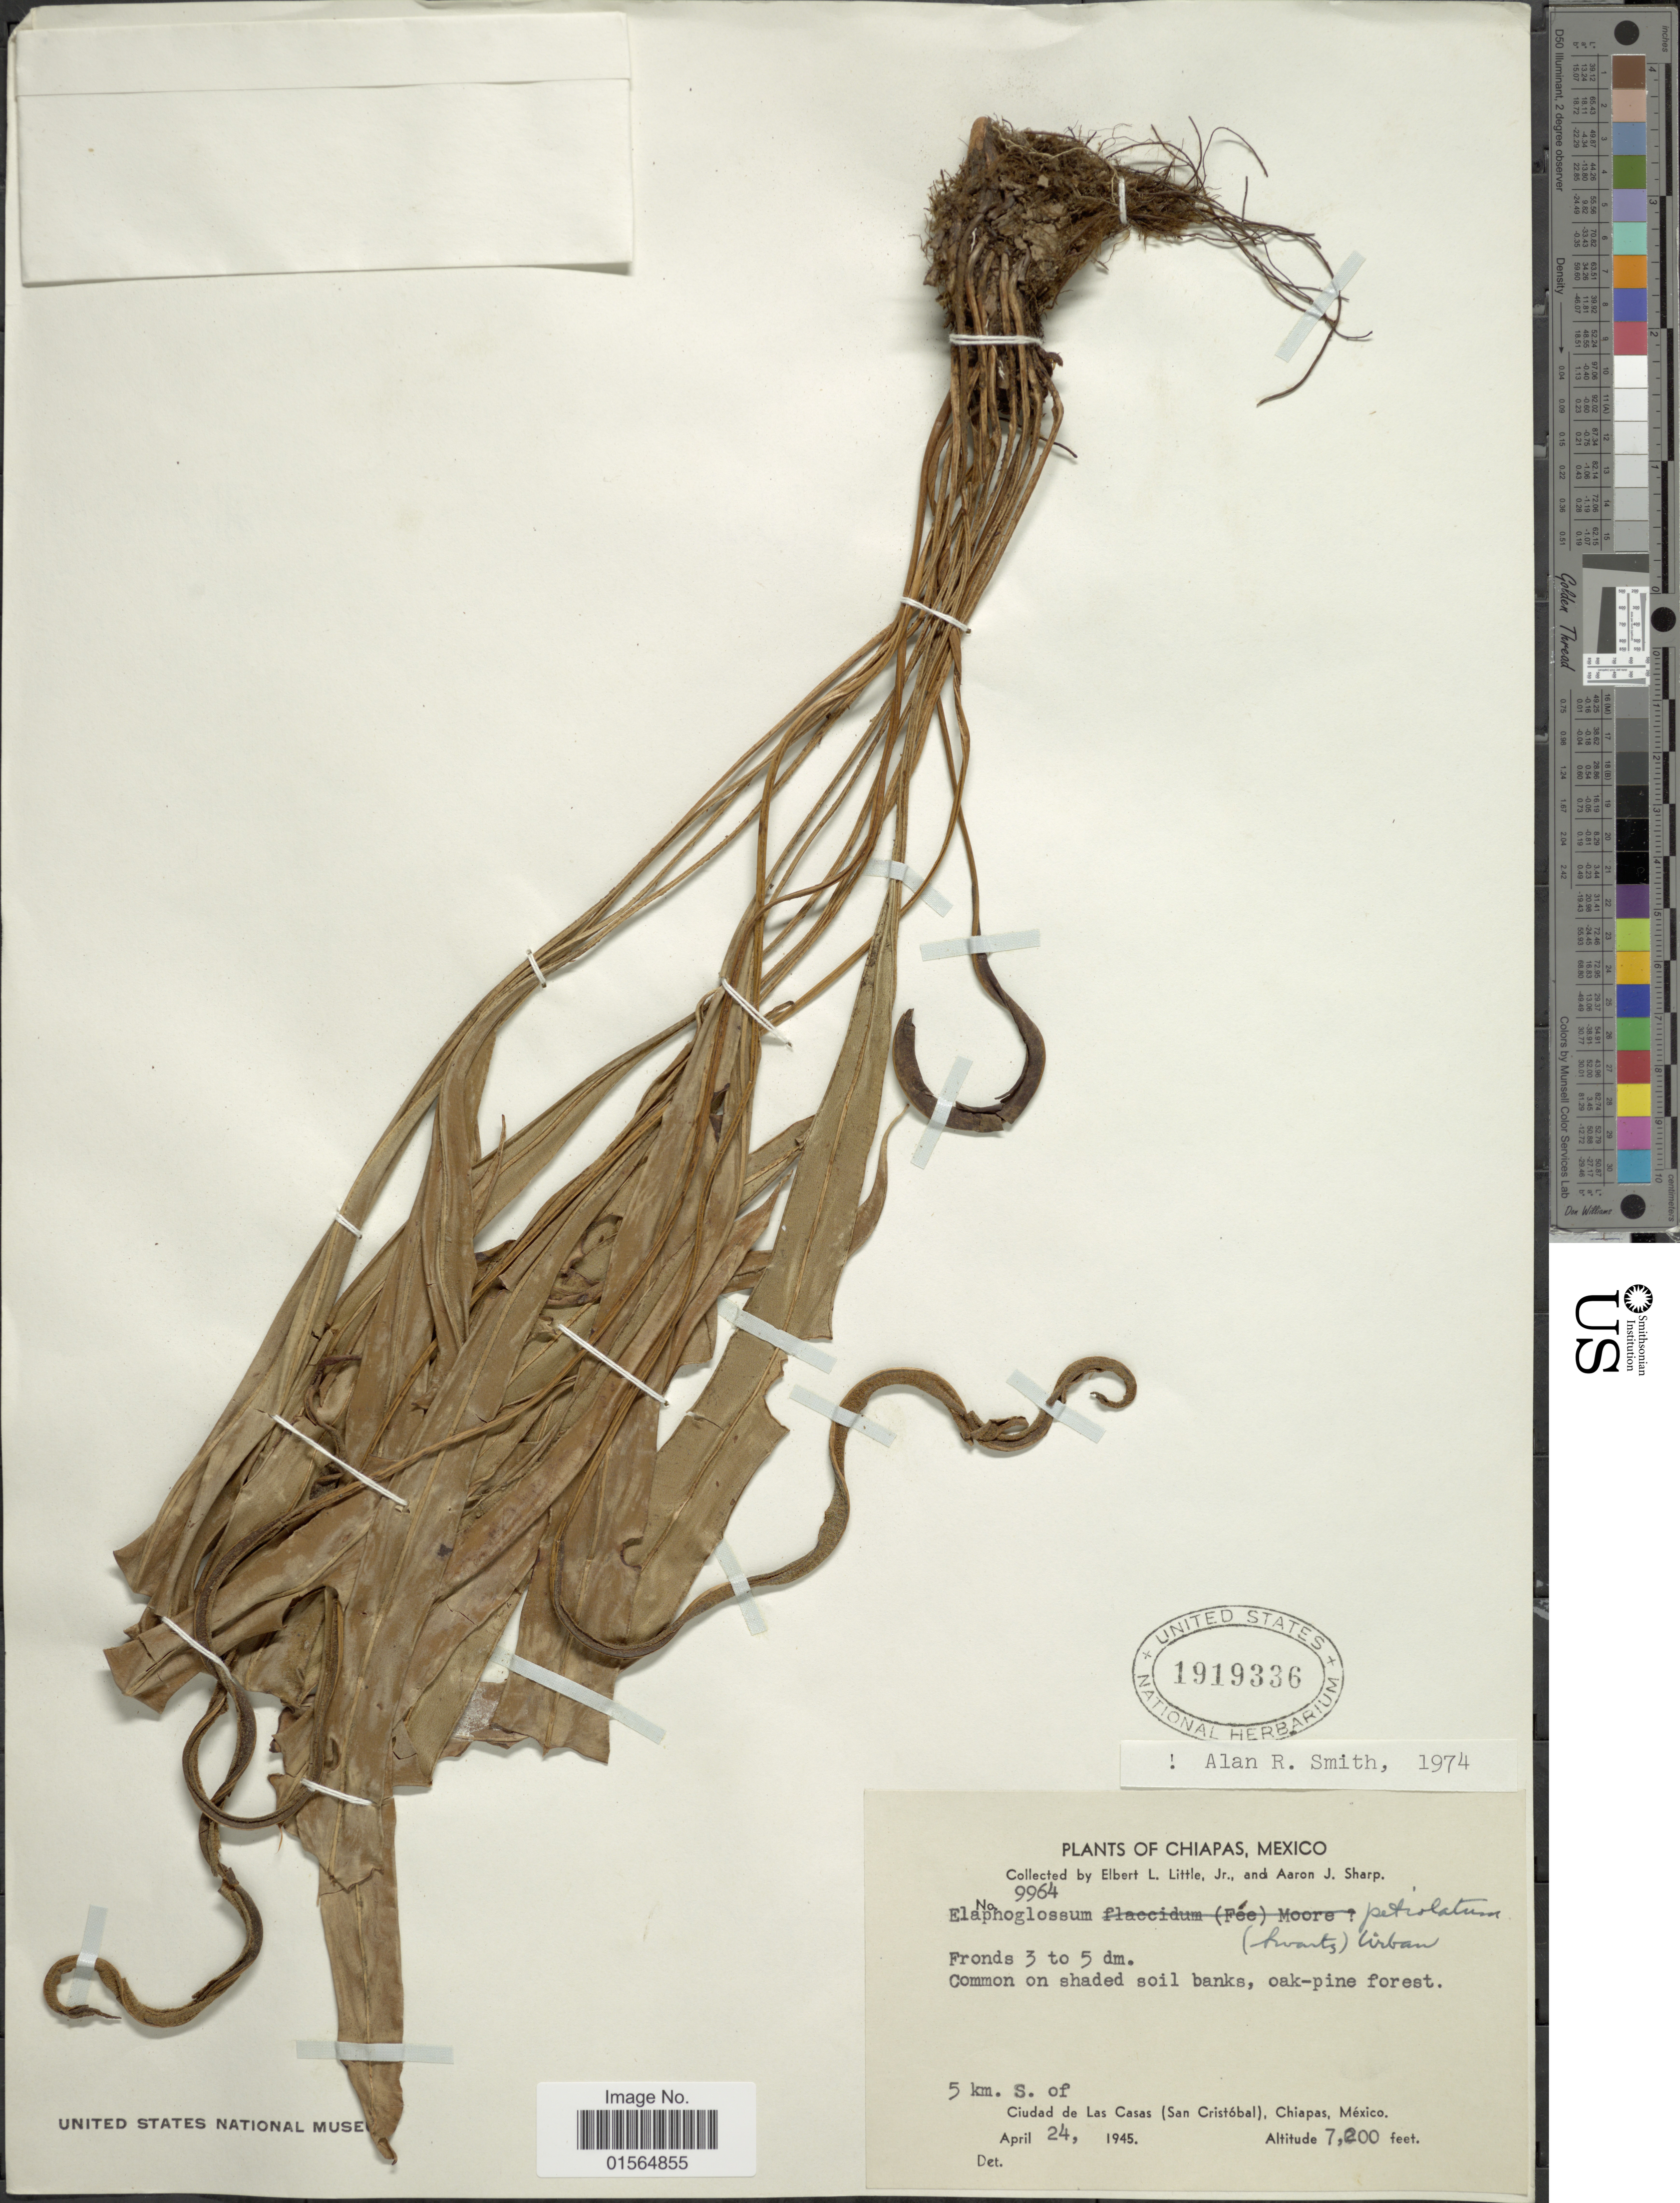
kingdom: Plantae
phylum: Tracheophyta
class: Polypodiopsida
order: Polypodiales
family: Dryopteridaceae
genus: Elaphoglossum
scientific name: Elaphoglossum petiolatum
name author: (Sw.) Urb.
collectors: E. L. Little & Mrs A. J. Sharp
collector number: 9964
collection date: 1945-04-24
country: Mexico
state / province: Chiapas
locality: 5 km. S. of Ciudad de Las Casas (San Cristobal)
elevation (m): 2195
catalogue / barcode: US 1919336